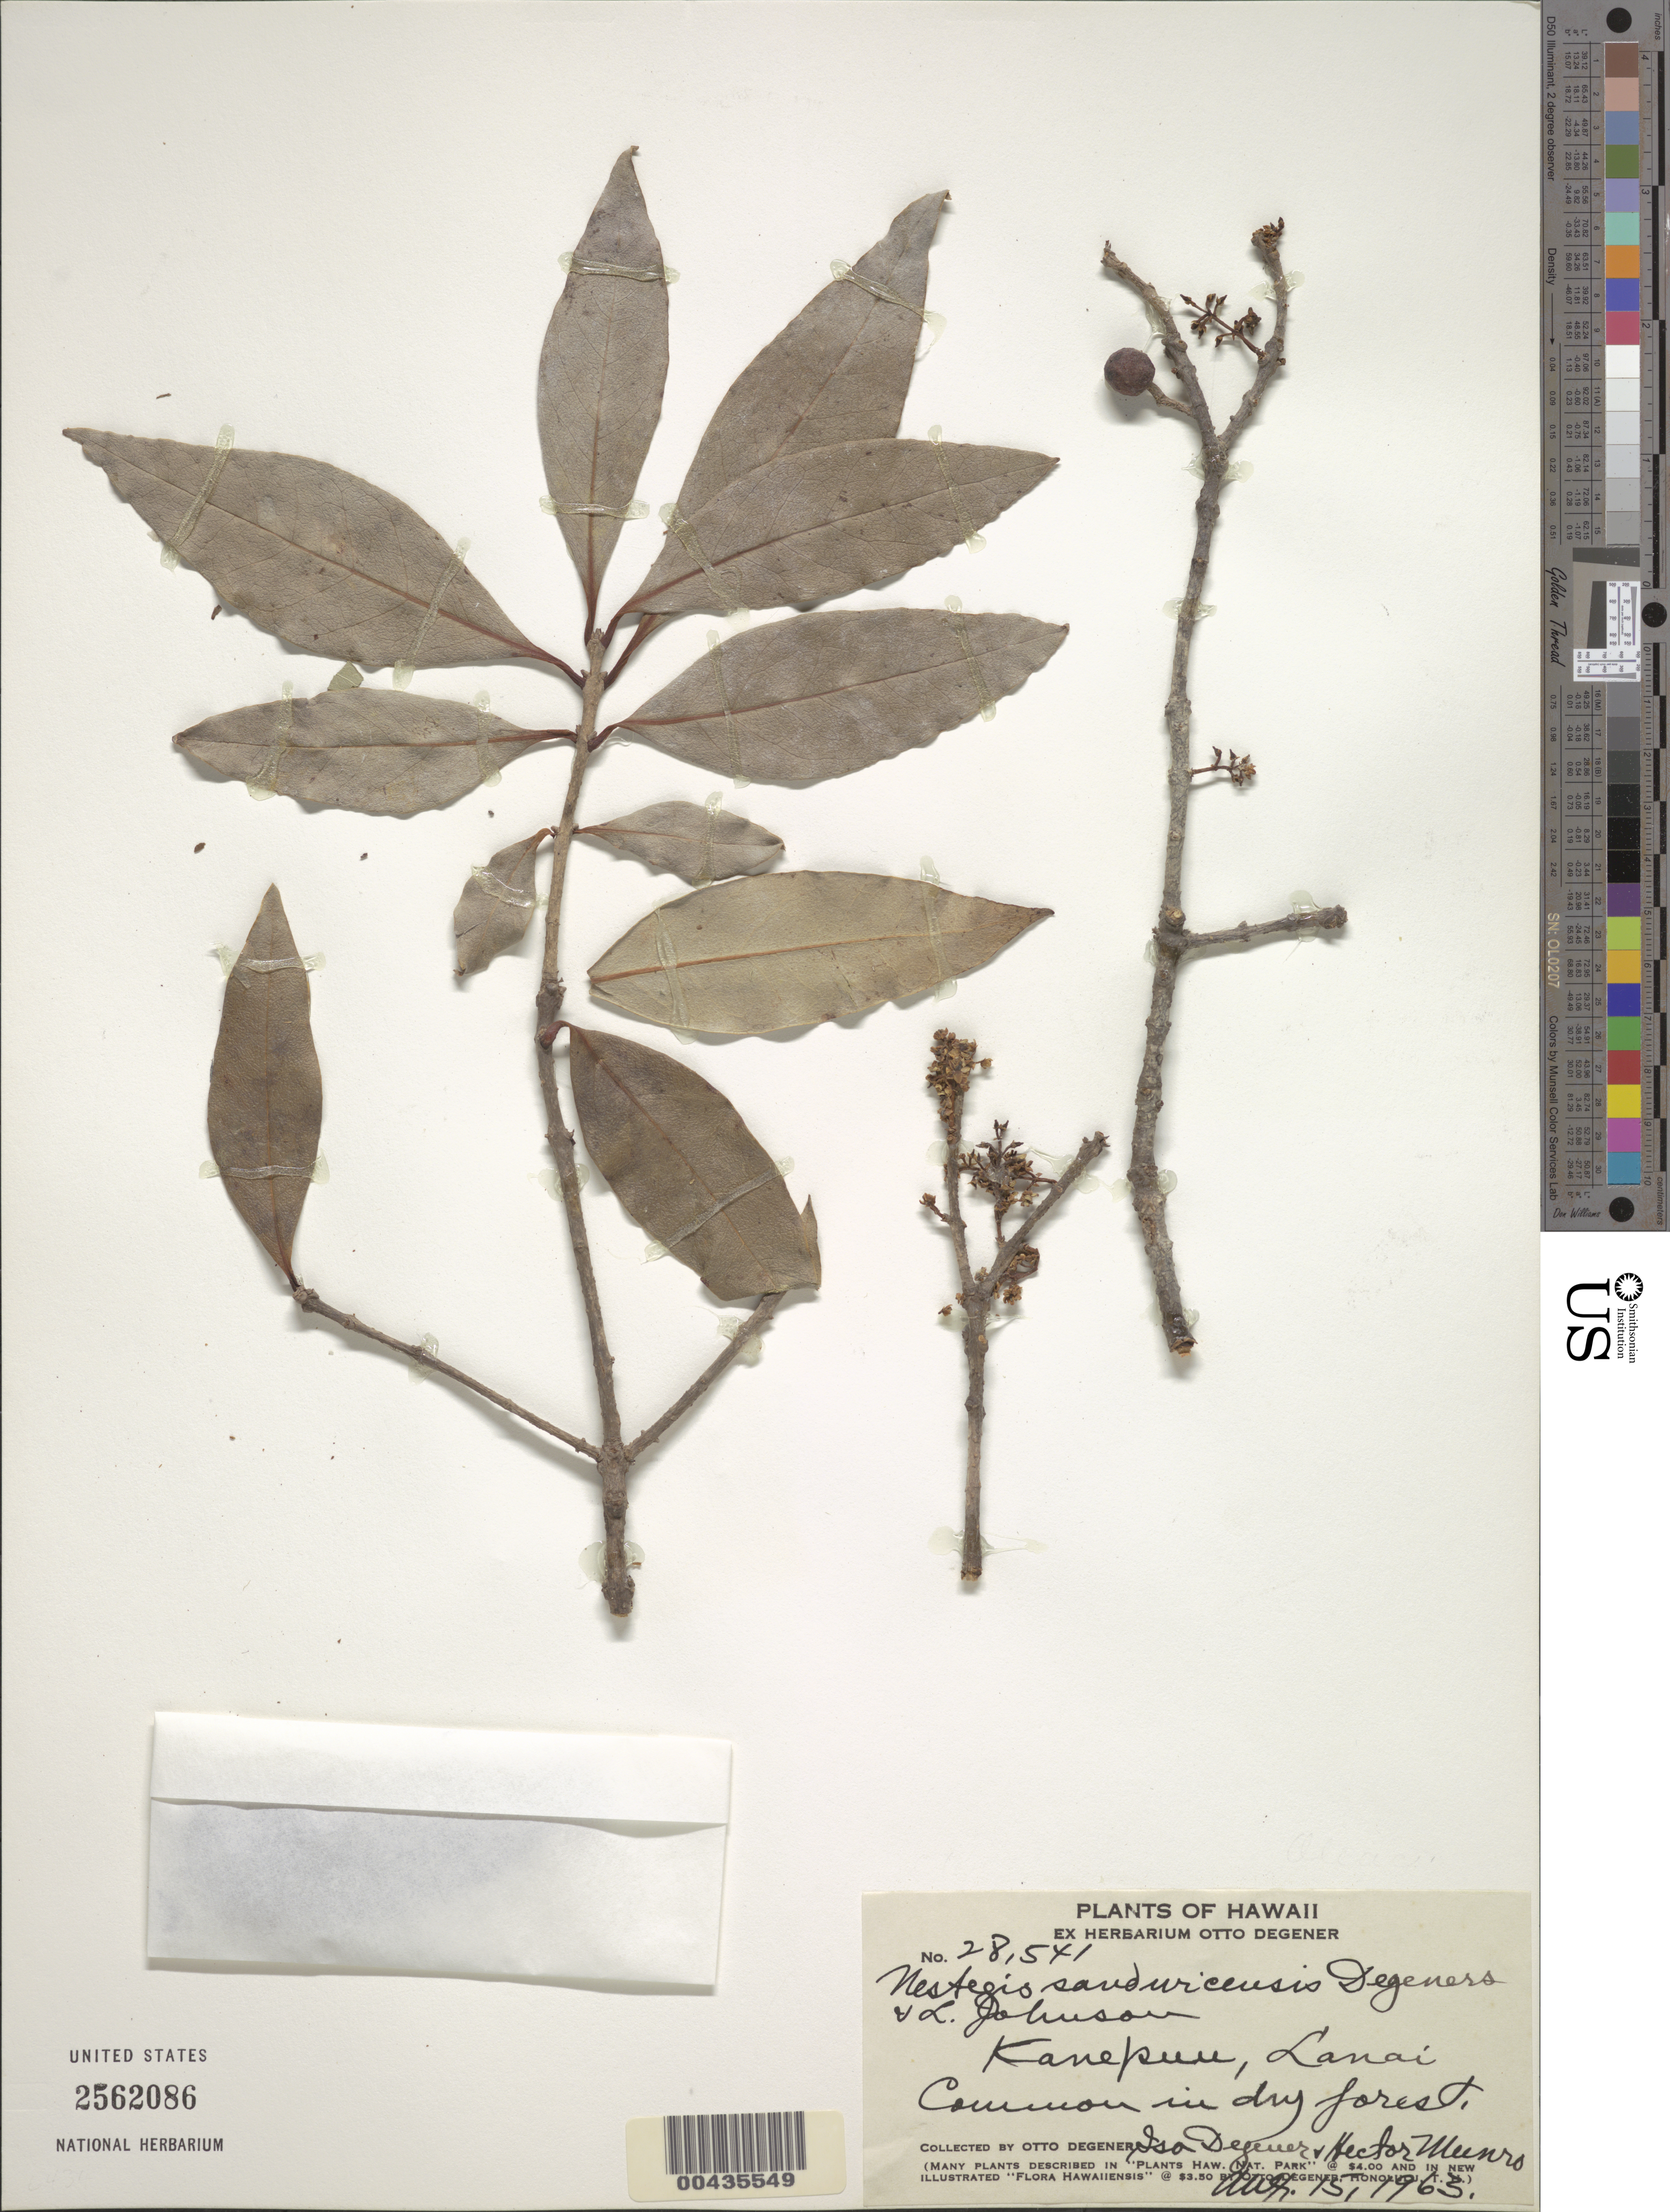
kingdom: Plantae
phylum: Tracheophyta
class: Magnoliopsida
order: Lamiales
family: Oleaceae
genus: Notelaea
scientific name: Notelaea sandwicensis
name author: (A. Gray) Hong-Wa & Besnard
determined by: Wagner, W. L., (BOT), Smithsonian Institution - National Museum of Natural History (UNITED STATES)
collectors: O. Degener, I. Degener & H. Munro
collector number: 28541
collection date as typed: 15 Aug 1965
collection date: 1965-08-15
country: United States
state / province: Hawaii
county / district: Maui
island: Lana'i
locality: Kanepuu, Lanai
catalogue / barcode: US 2562086